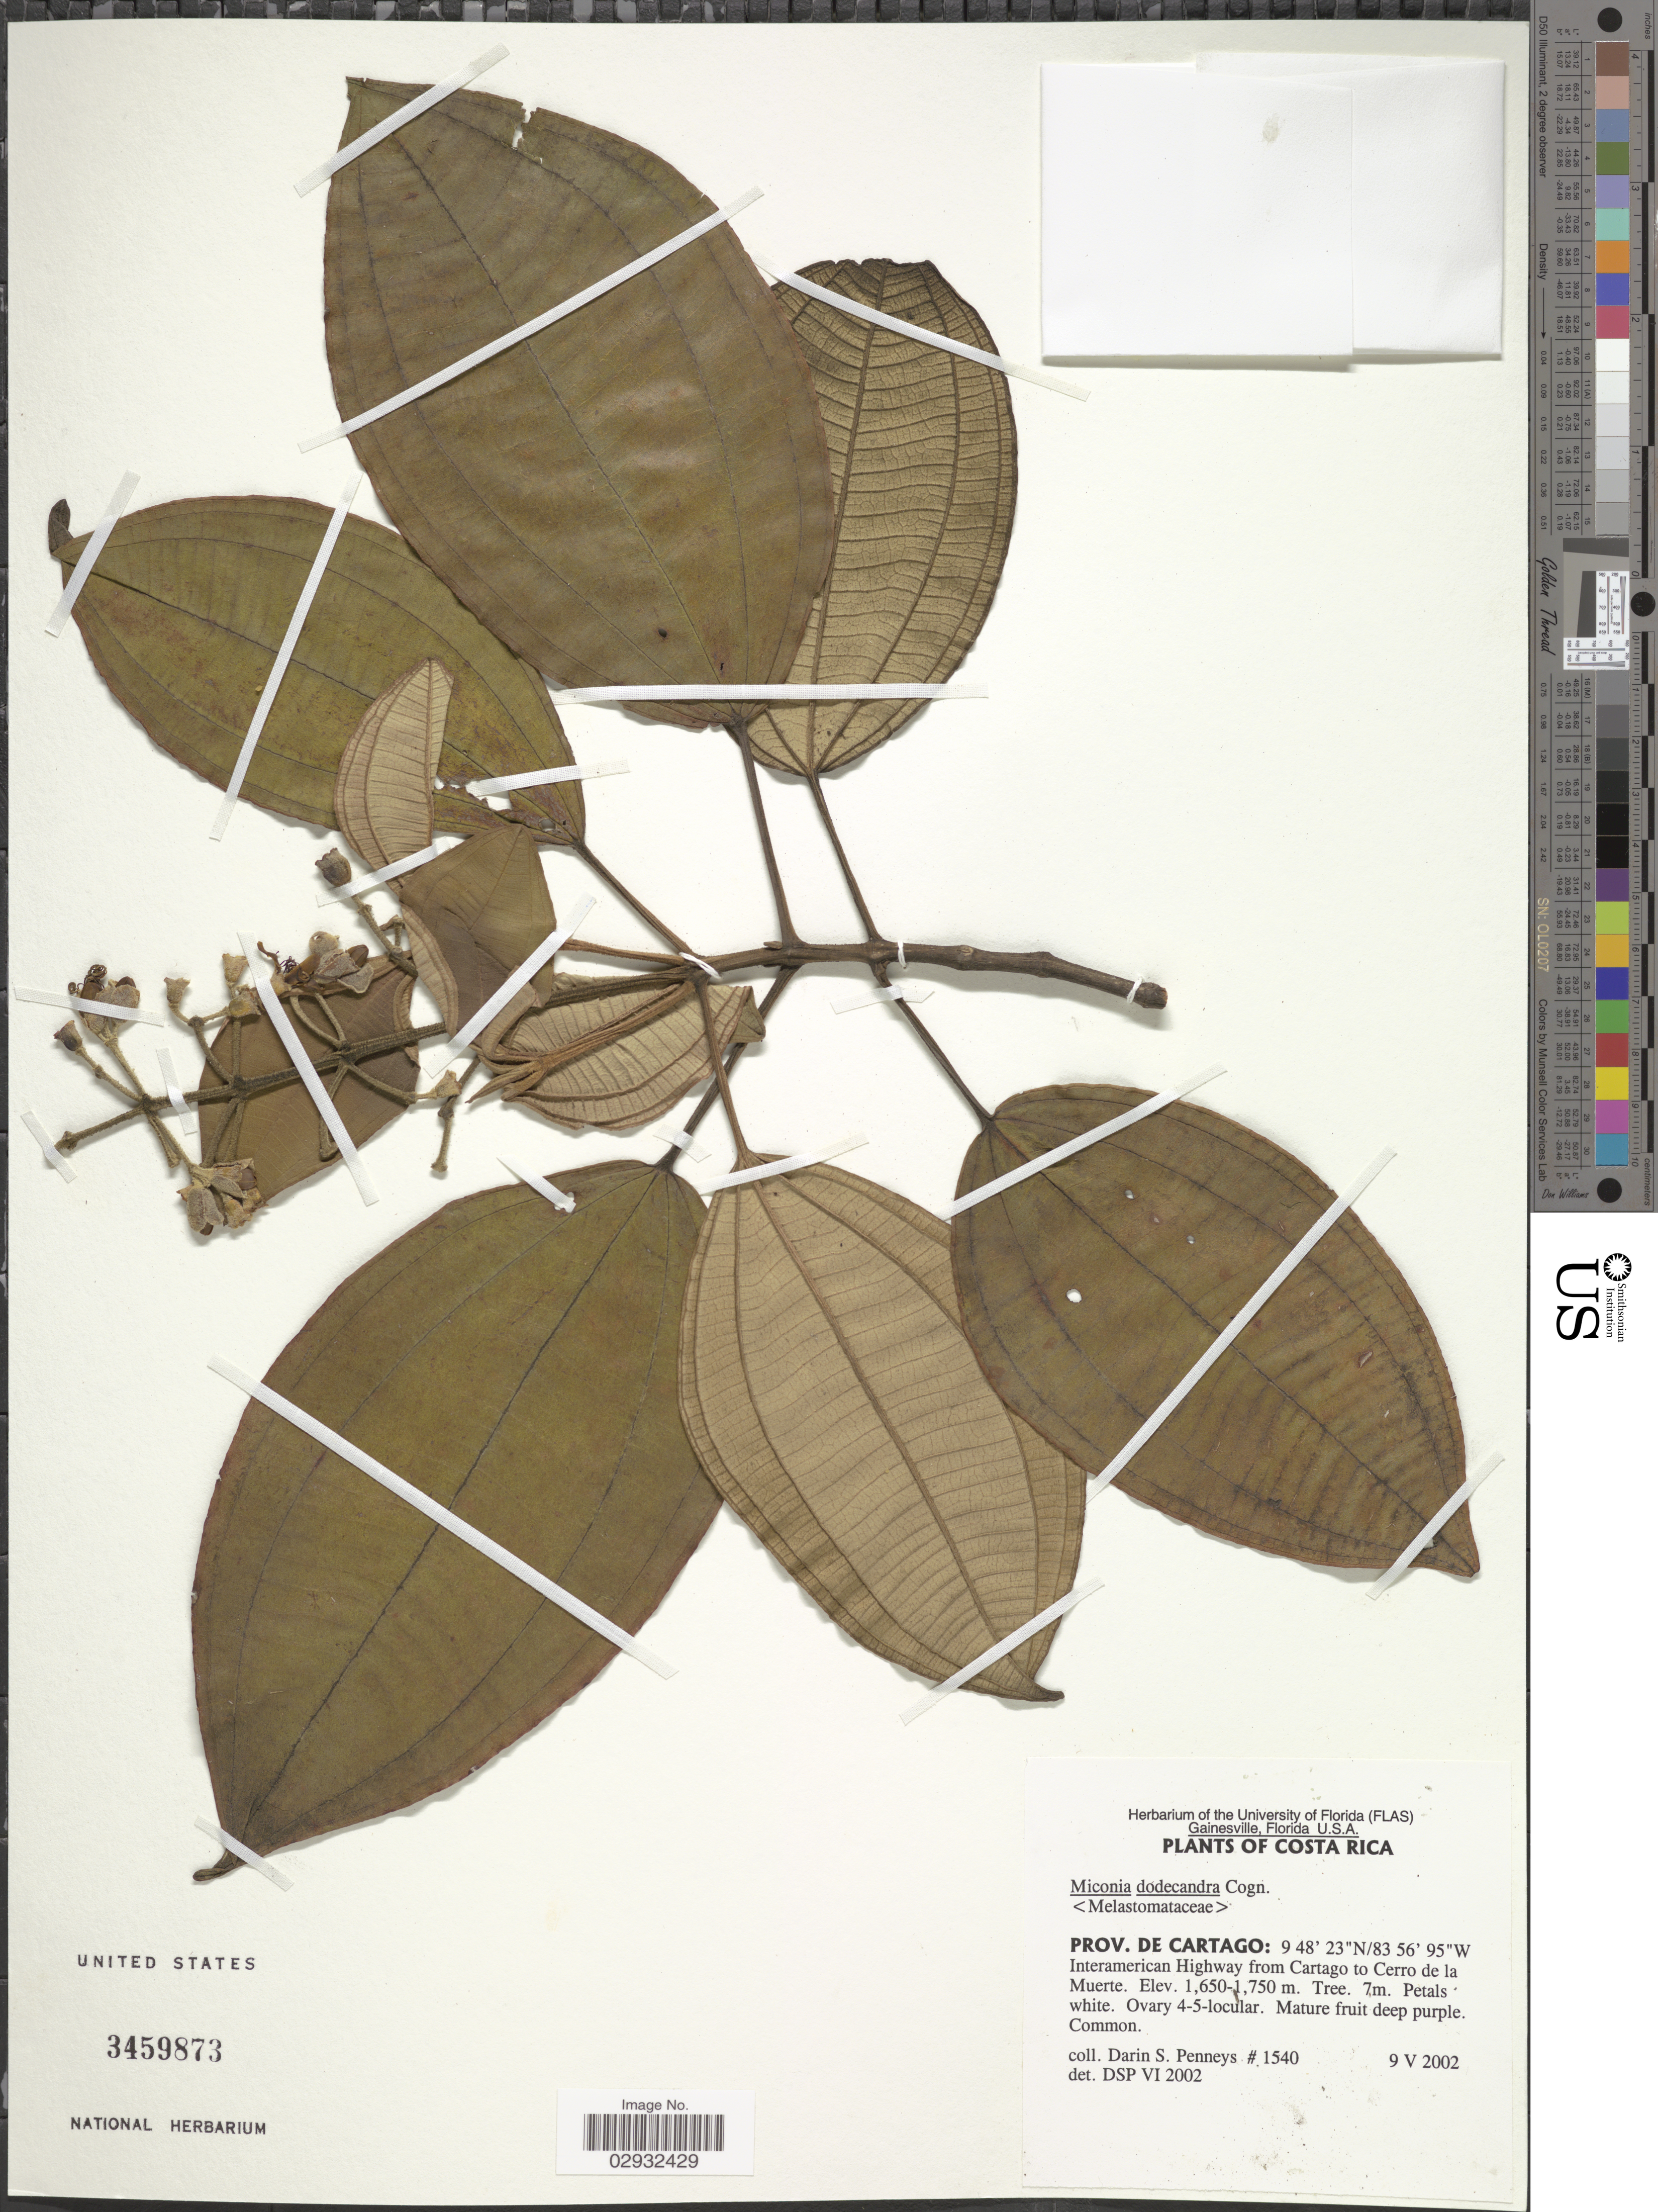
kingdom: Plantae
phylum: Tracheophyta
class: Magnoliopsida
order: Myrtales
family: Melastomataceae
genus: Miconia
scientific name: Miconia dodecandra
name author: Cogn.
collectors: D. S. Penneys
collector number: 1540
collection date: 2002-05-09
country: Costa Rica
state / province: Cartago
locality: Interamerican Highway from Cartago to Cerro de la Muerto.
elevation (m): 1650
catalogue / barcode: US 3459873